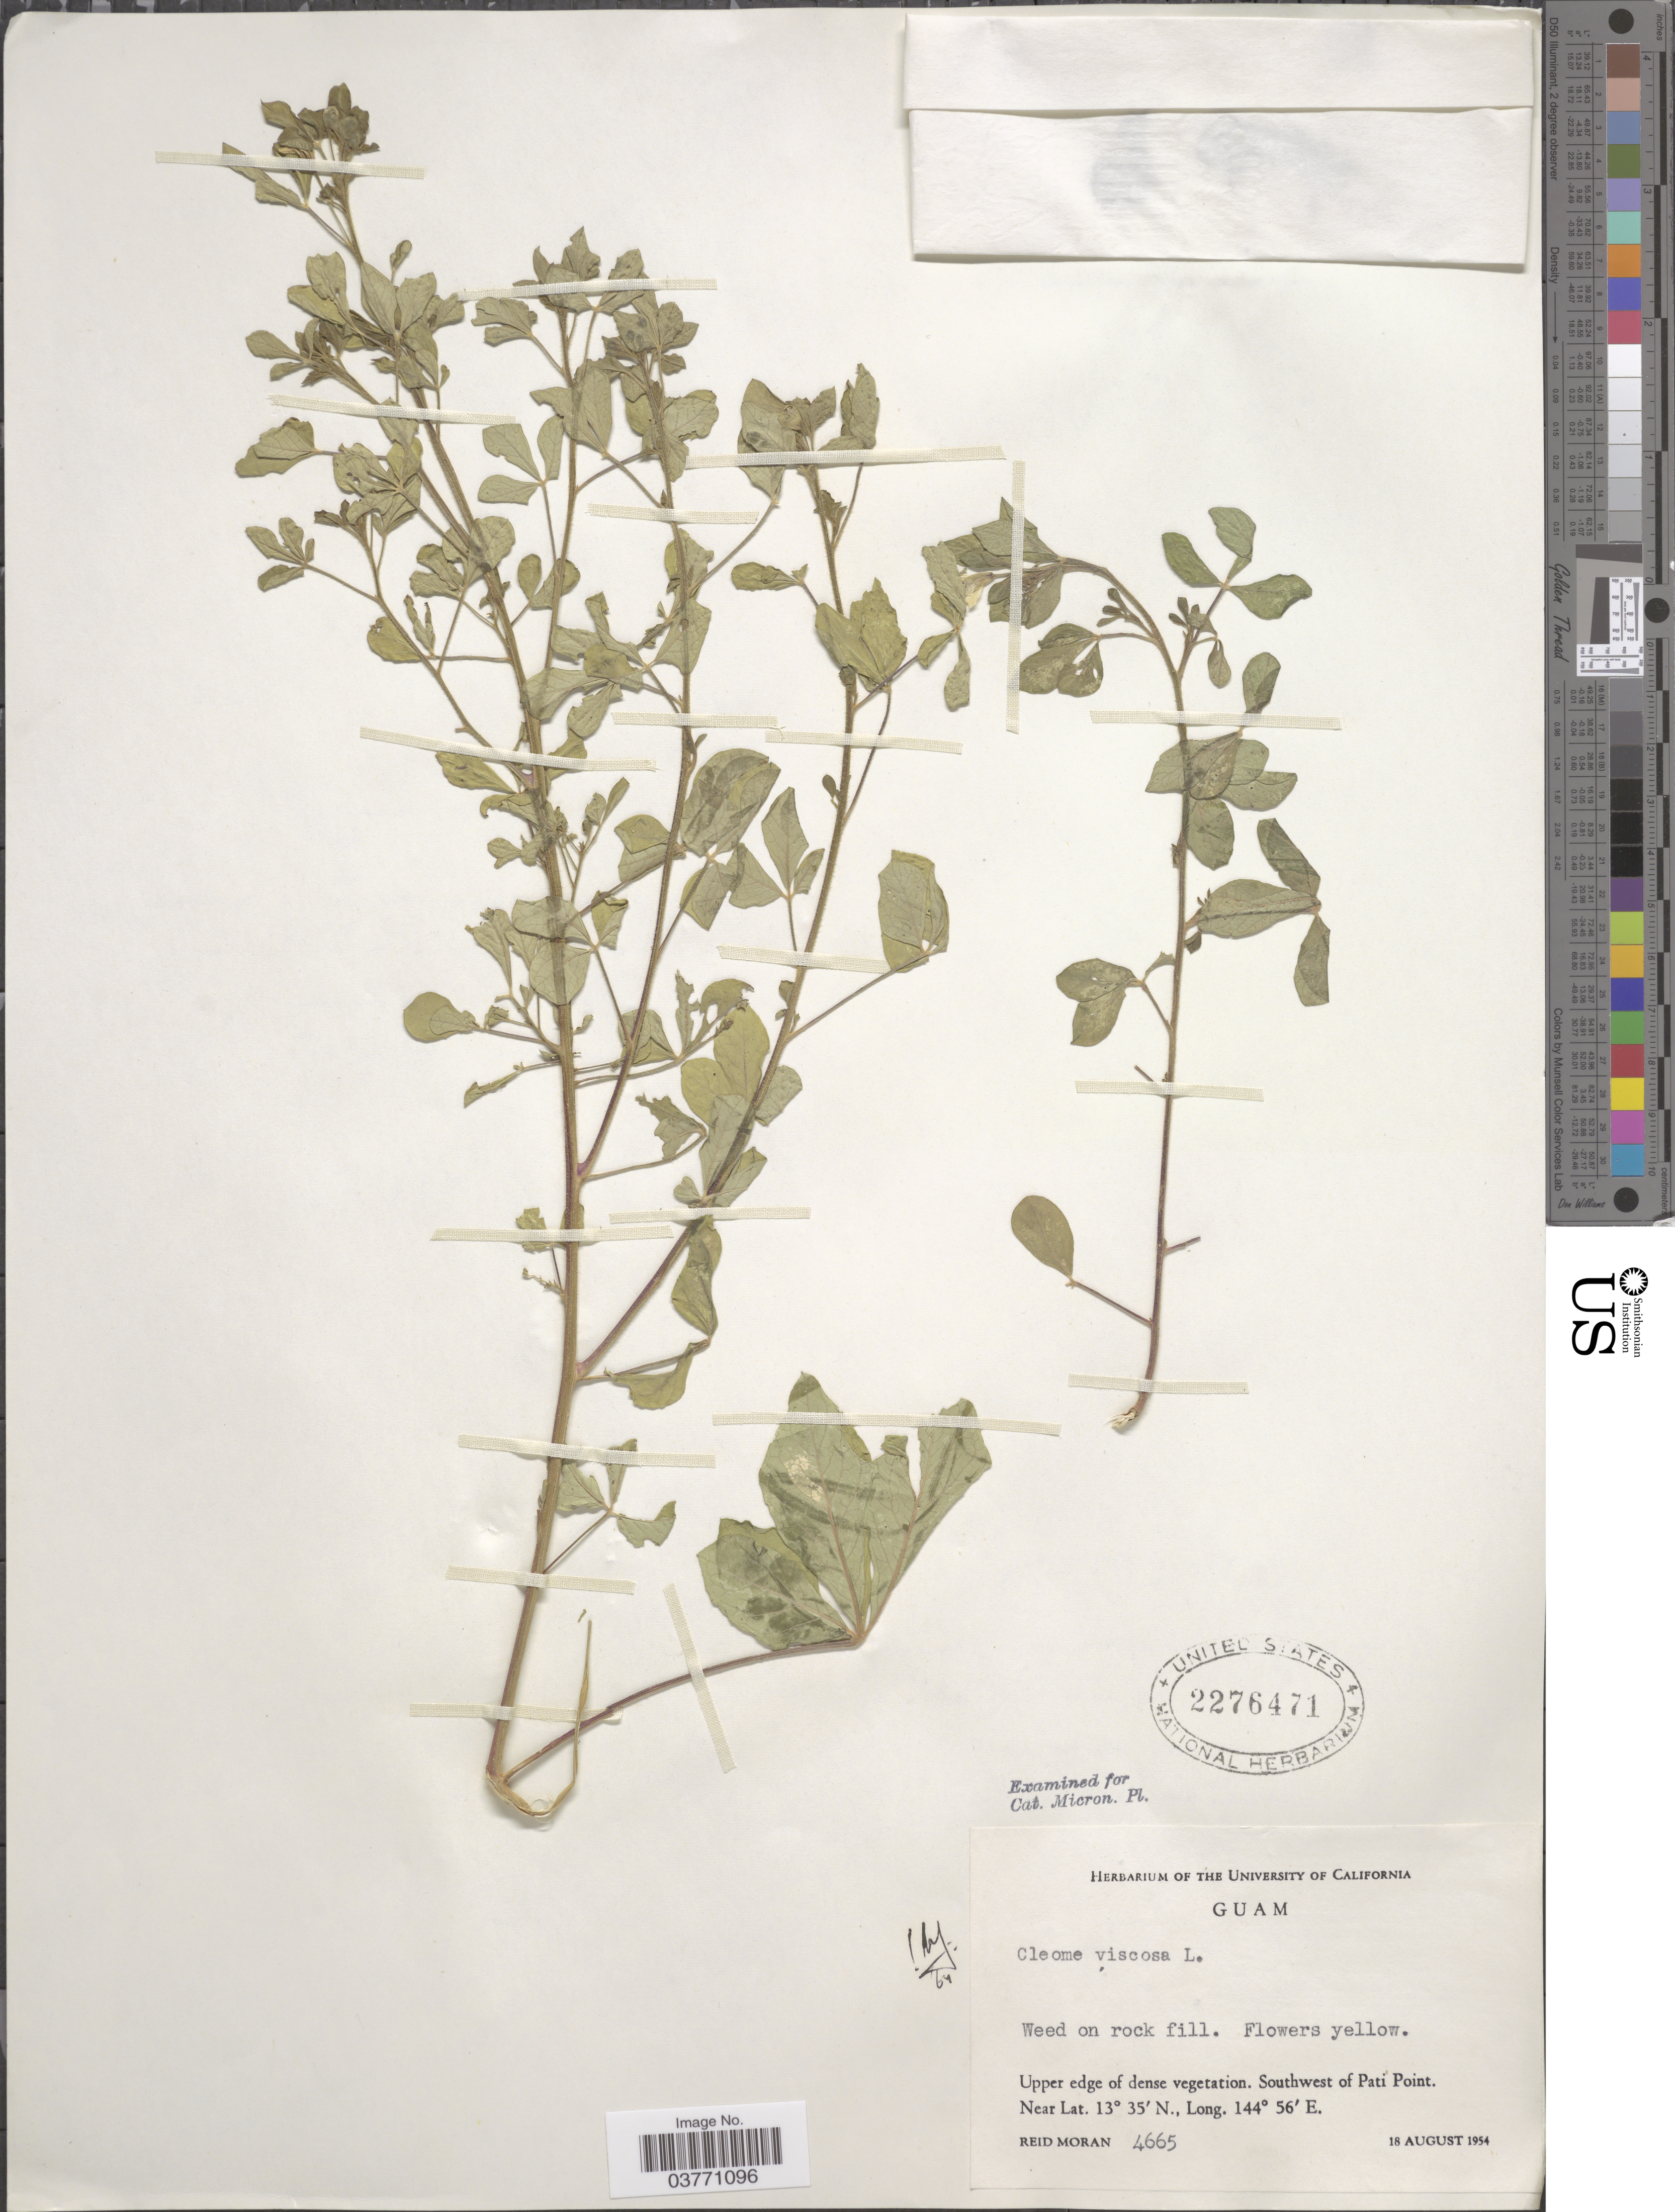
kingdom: Plantae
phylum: Tracheophyta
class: Magnoliopsida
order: Brassicales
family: Cleomaceae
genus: Arivela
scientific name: Arivela viscosa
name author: (L.) Raf.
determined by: Wagner, W. L., (BOT), Smithsonian Institution - National Museum of Natural History (UNITED STATES)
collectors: R. V. Moran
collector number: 4665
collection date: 1954-08-18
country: Guam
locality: Upper edge of dense vegetation. Southwest of Pati Point.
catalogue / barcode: US 2276471